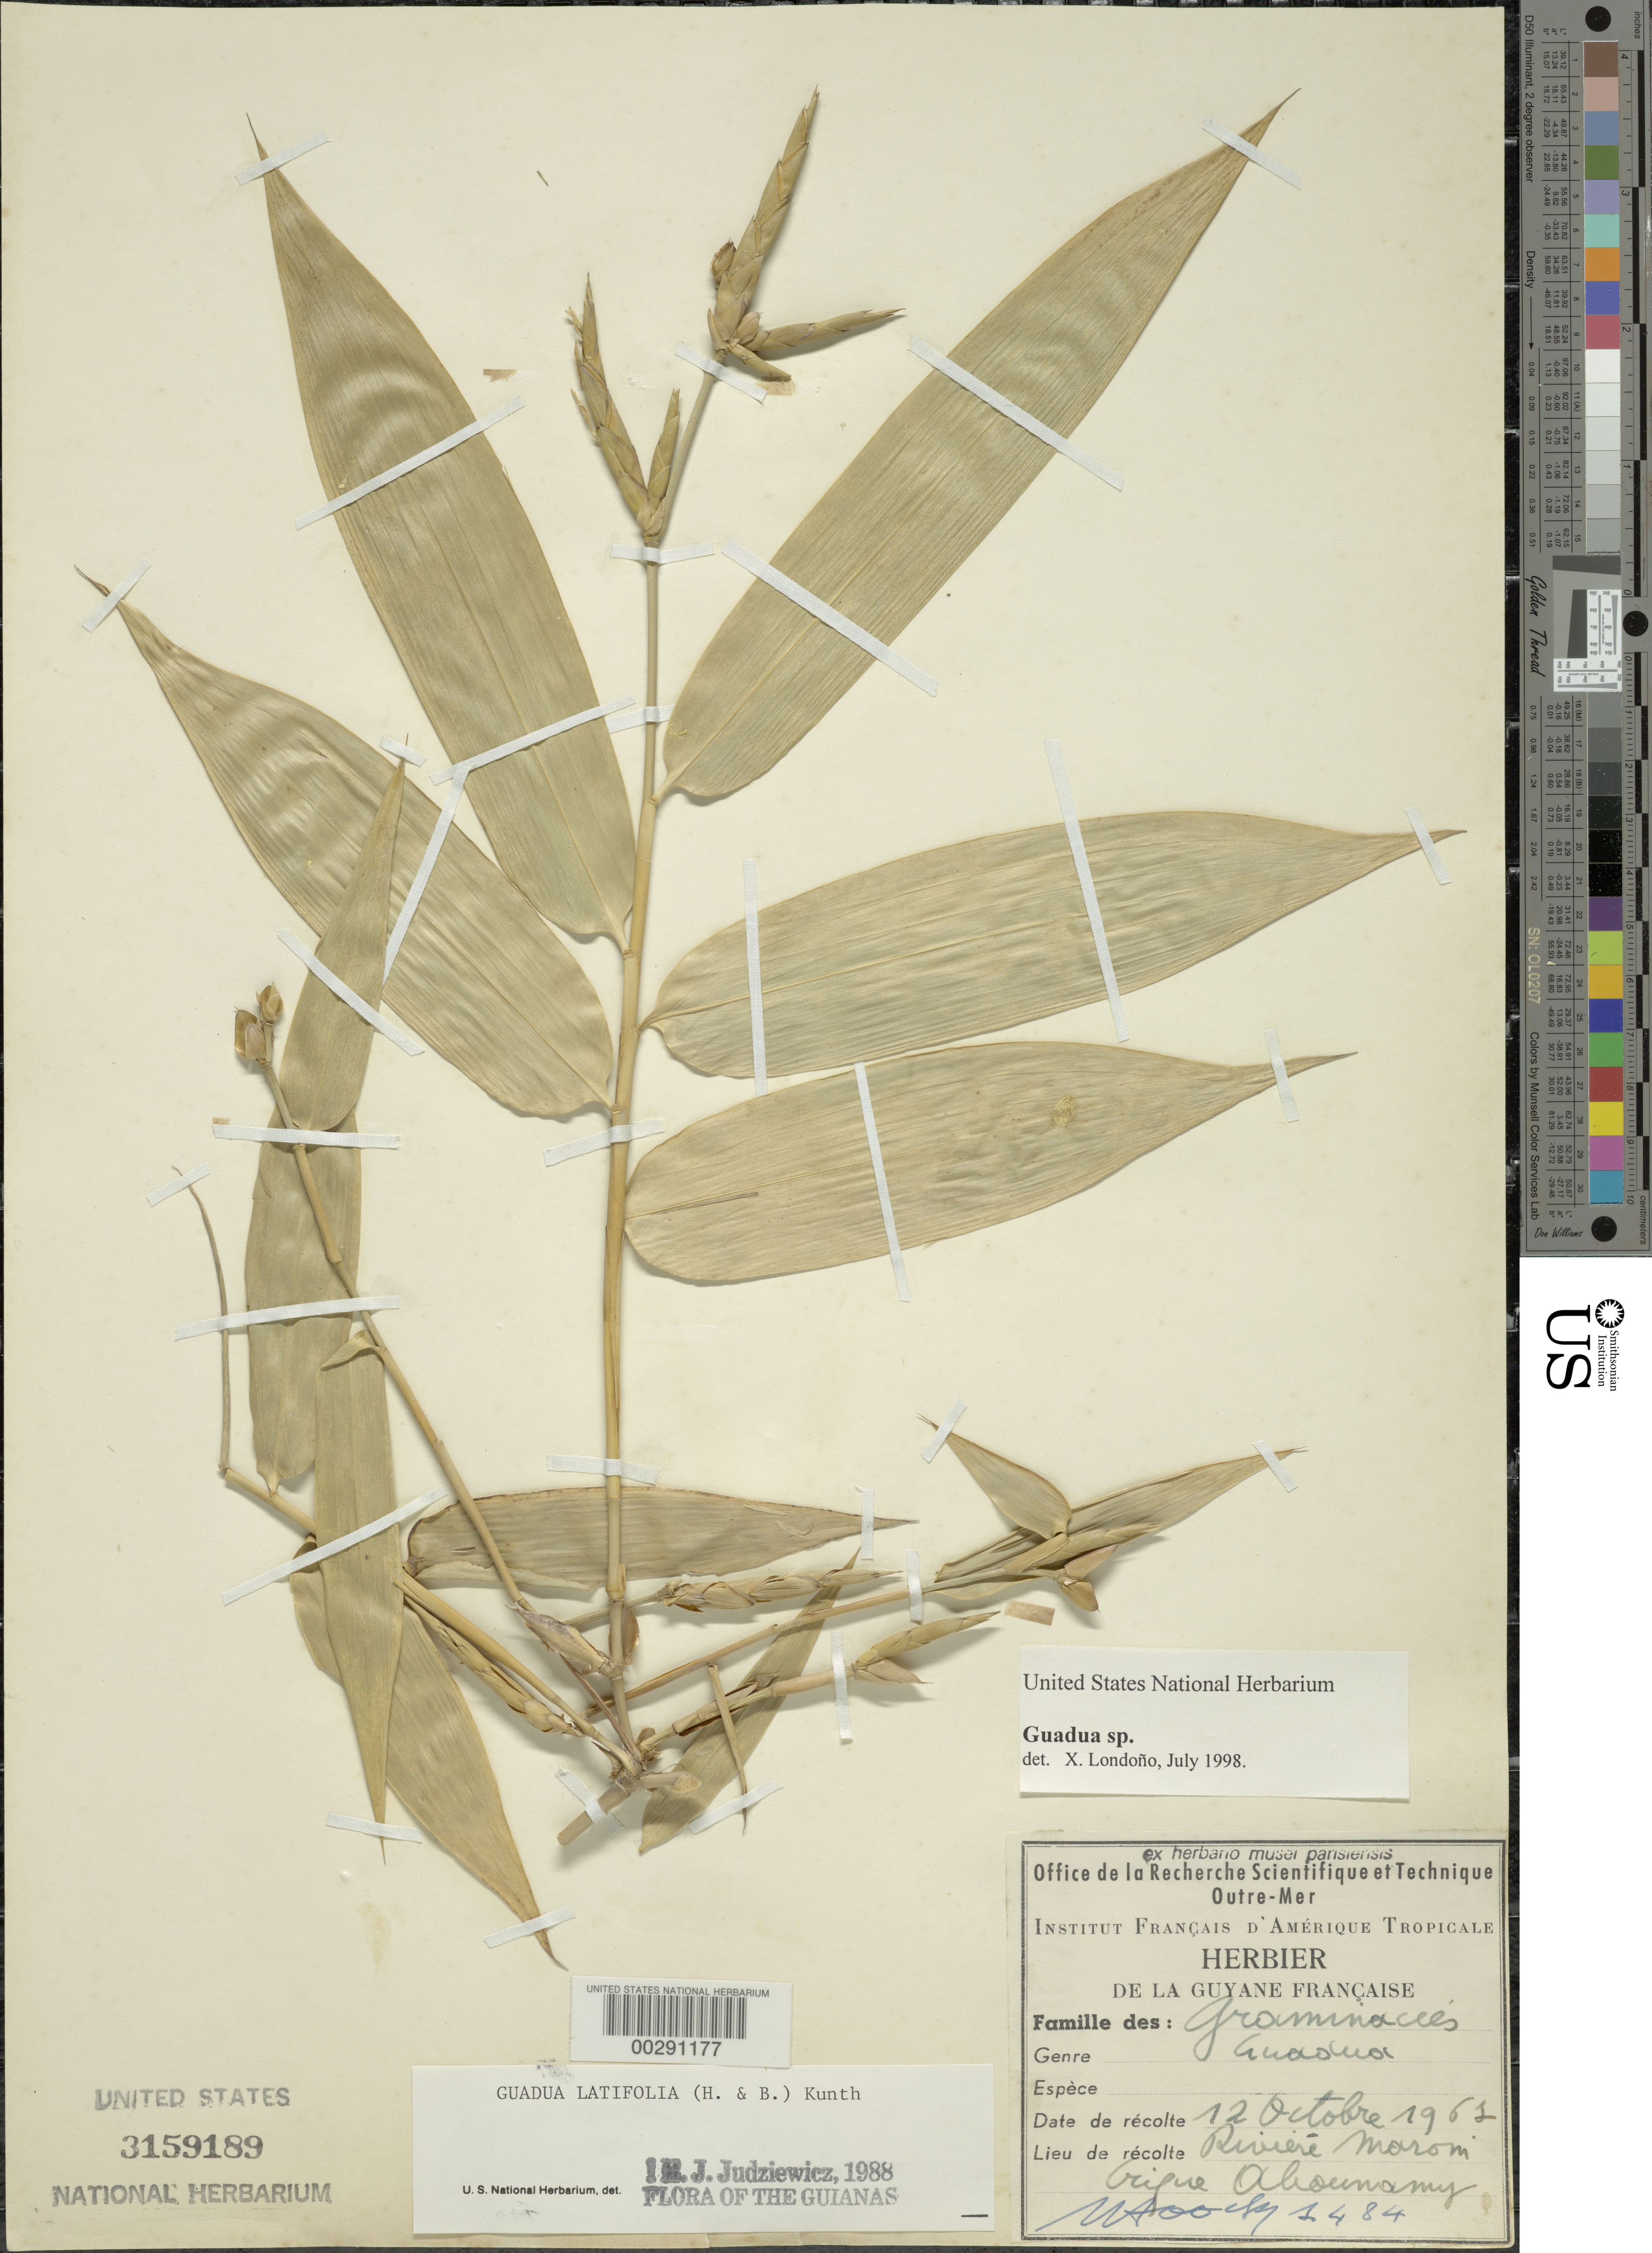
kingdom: Plantae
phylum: Tracheophyta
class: Liliopsida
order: Poales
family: Poaceae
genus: Guadua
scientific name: Guadua sp.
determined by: Londoño, X., (TULV), Jardin Botanico "Juan Maria Cespedes"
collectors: M. Soochy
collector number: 1484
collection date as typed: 12 Oct 1962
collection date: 1962-10-12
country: French Guiana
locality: Riviere moroni, orifue ahoumany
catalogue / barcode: US 3159189